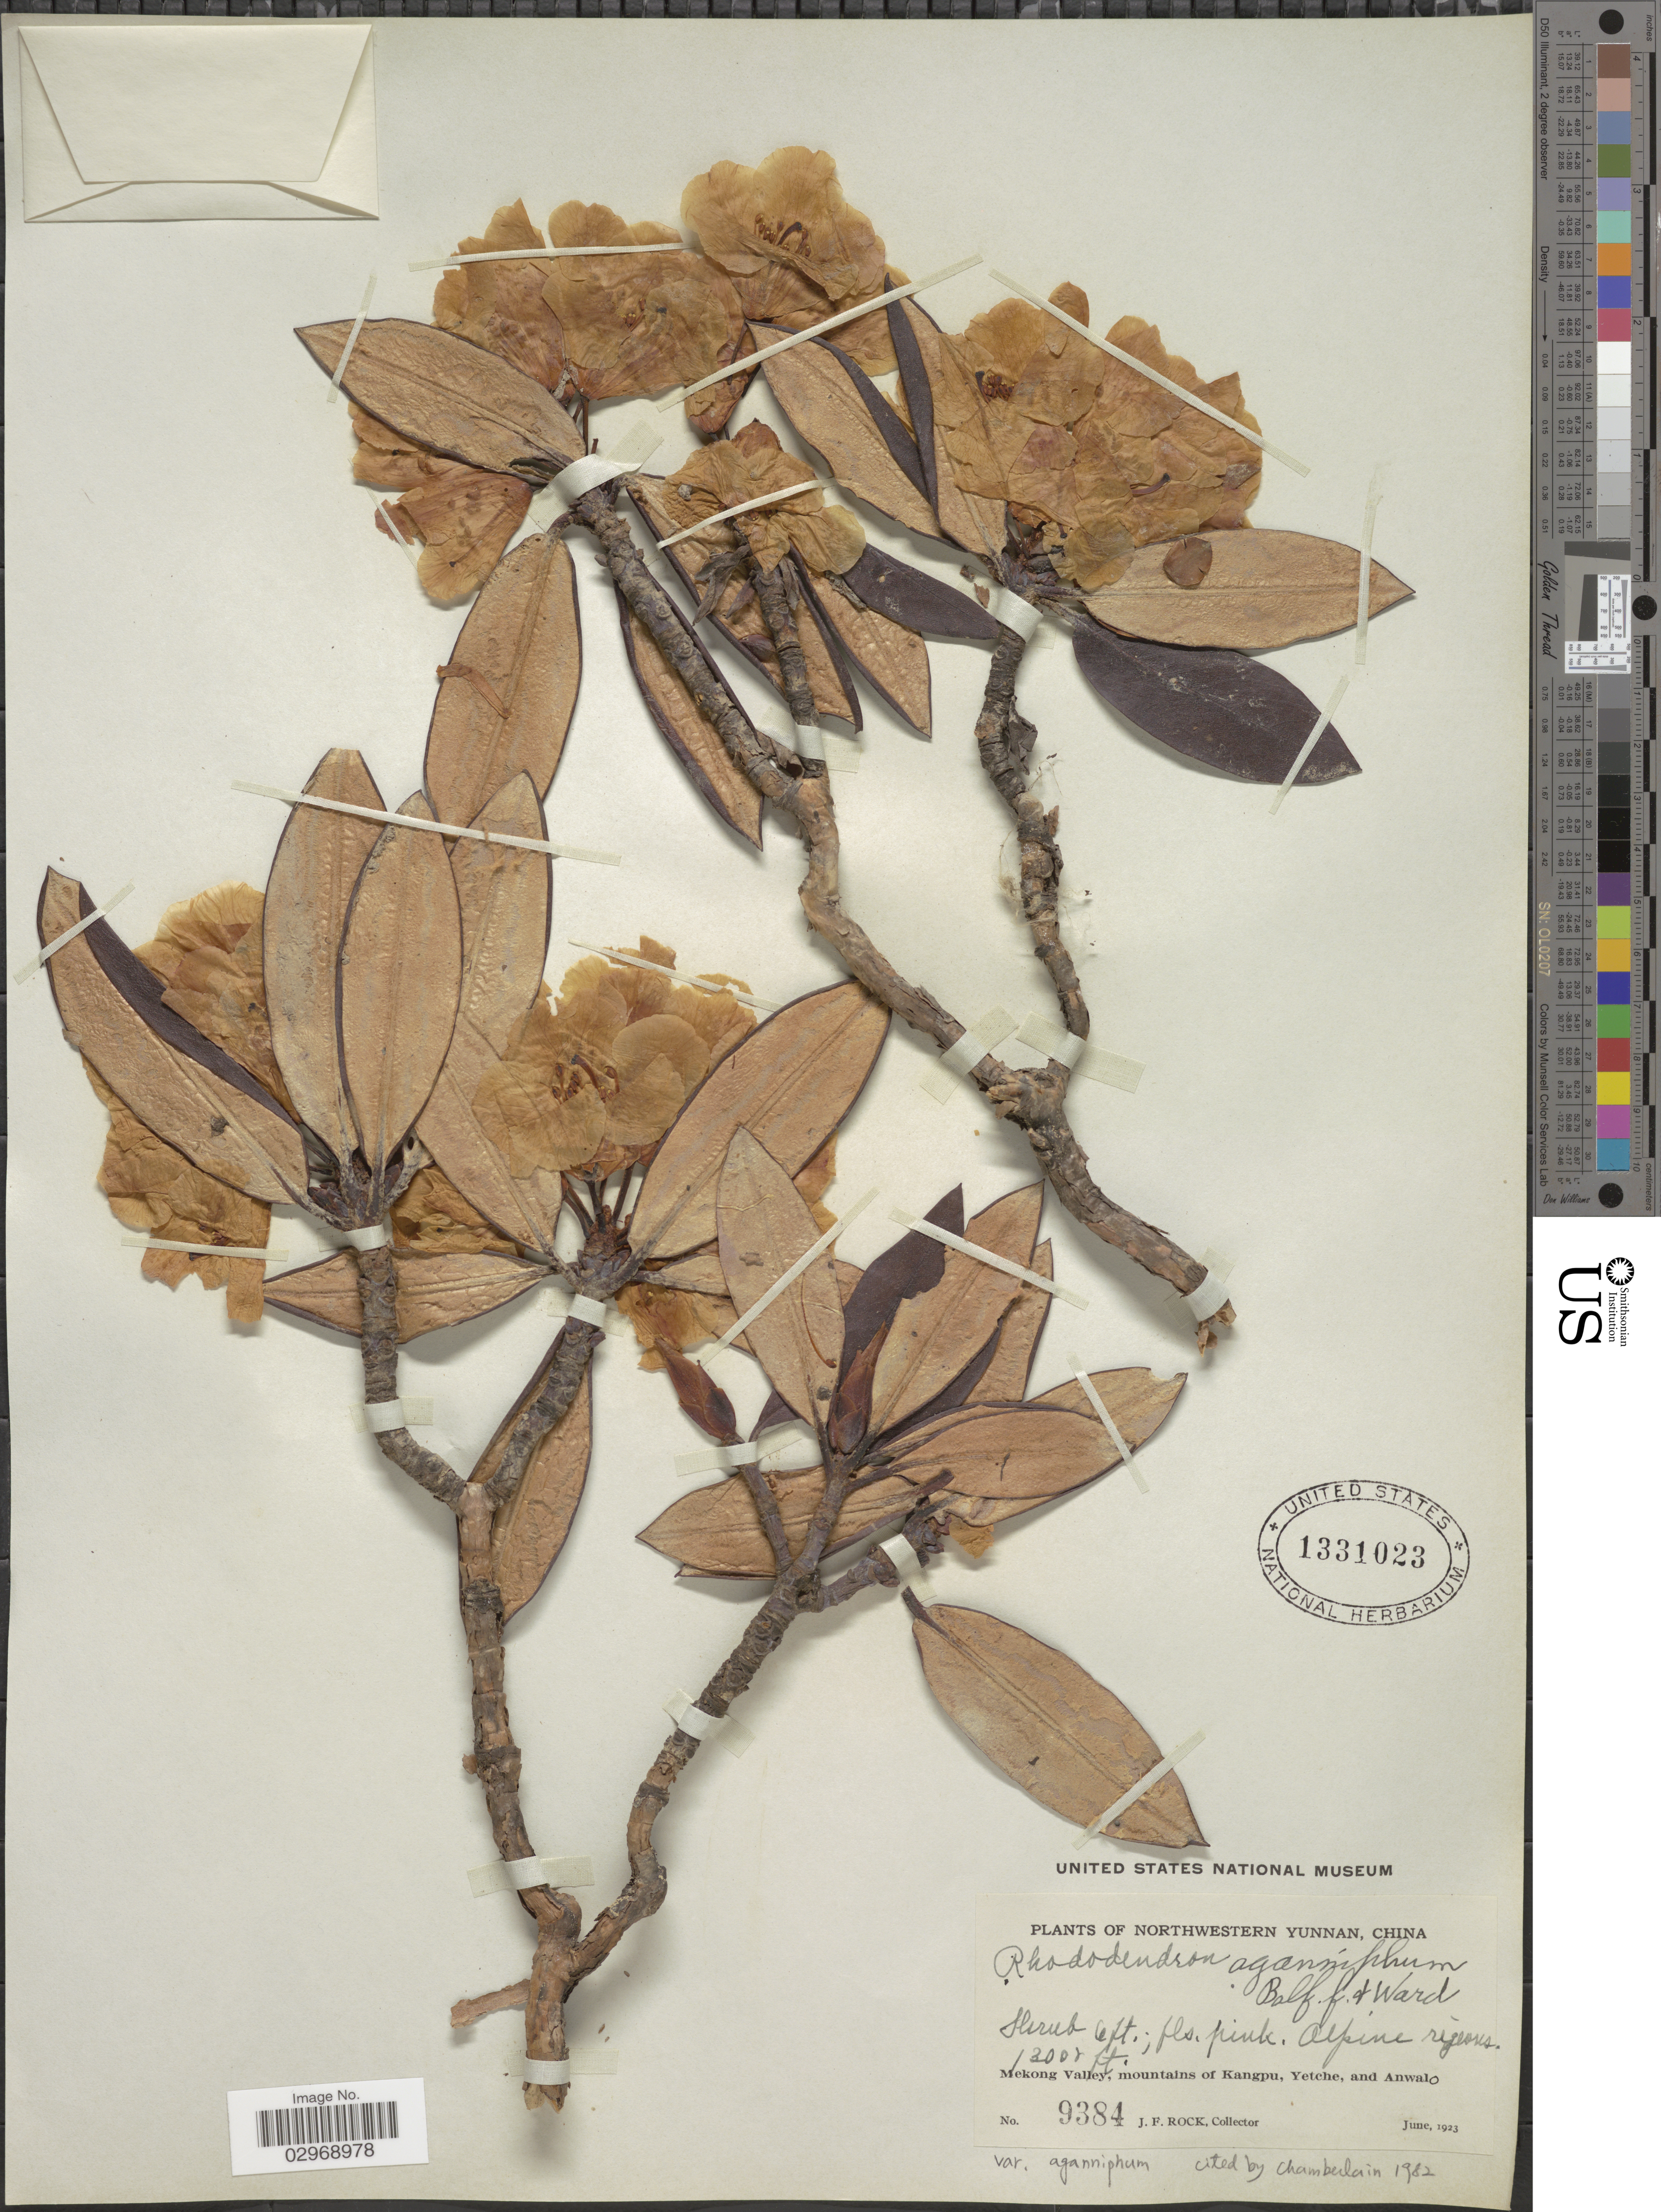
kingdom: Plantae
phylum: Tracheophyta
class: Magnoliopsida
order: Ericales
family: Ericaceae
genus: Rhododendron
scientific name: Rhododendron aganniphum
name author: Balf. f. & Kingdon-Ward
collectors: J. Rock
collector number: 9384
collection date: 1923-06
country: China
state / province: Yunnan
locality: Northwestern Yunnan. Alpine regions. Mekong Valley, mountains of Kangpu, Yetche, and Anwalo.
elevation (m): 3962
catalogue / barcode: US 1331023